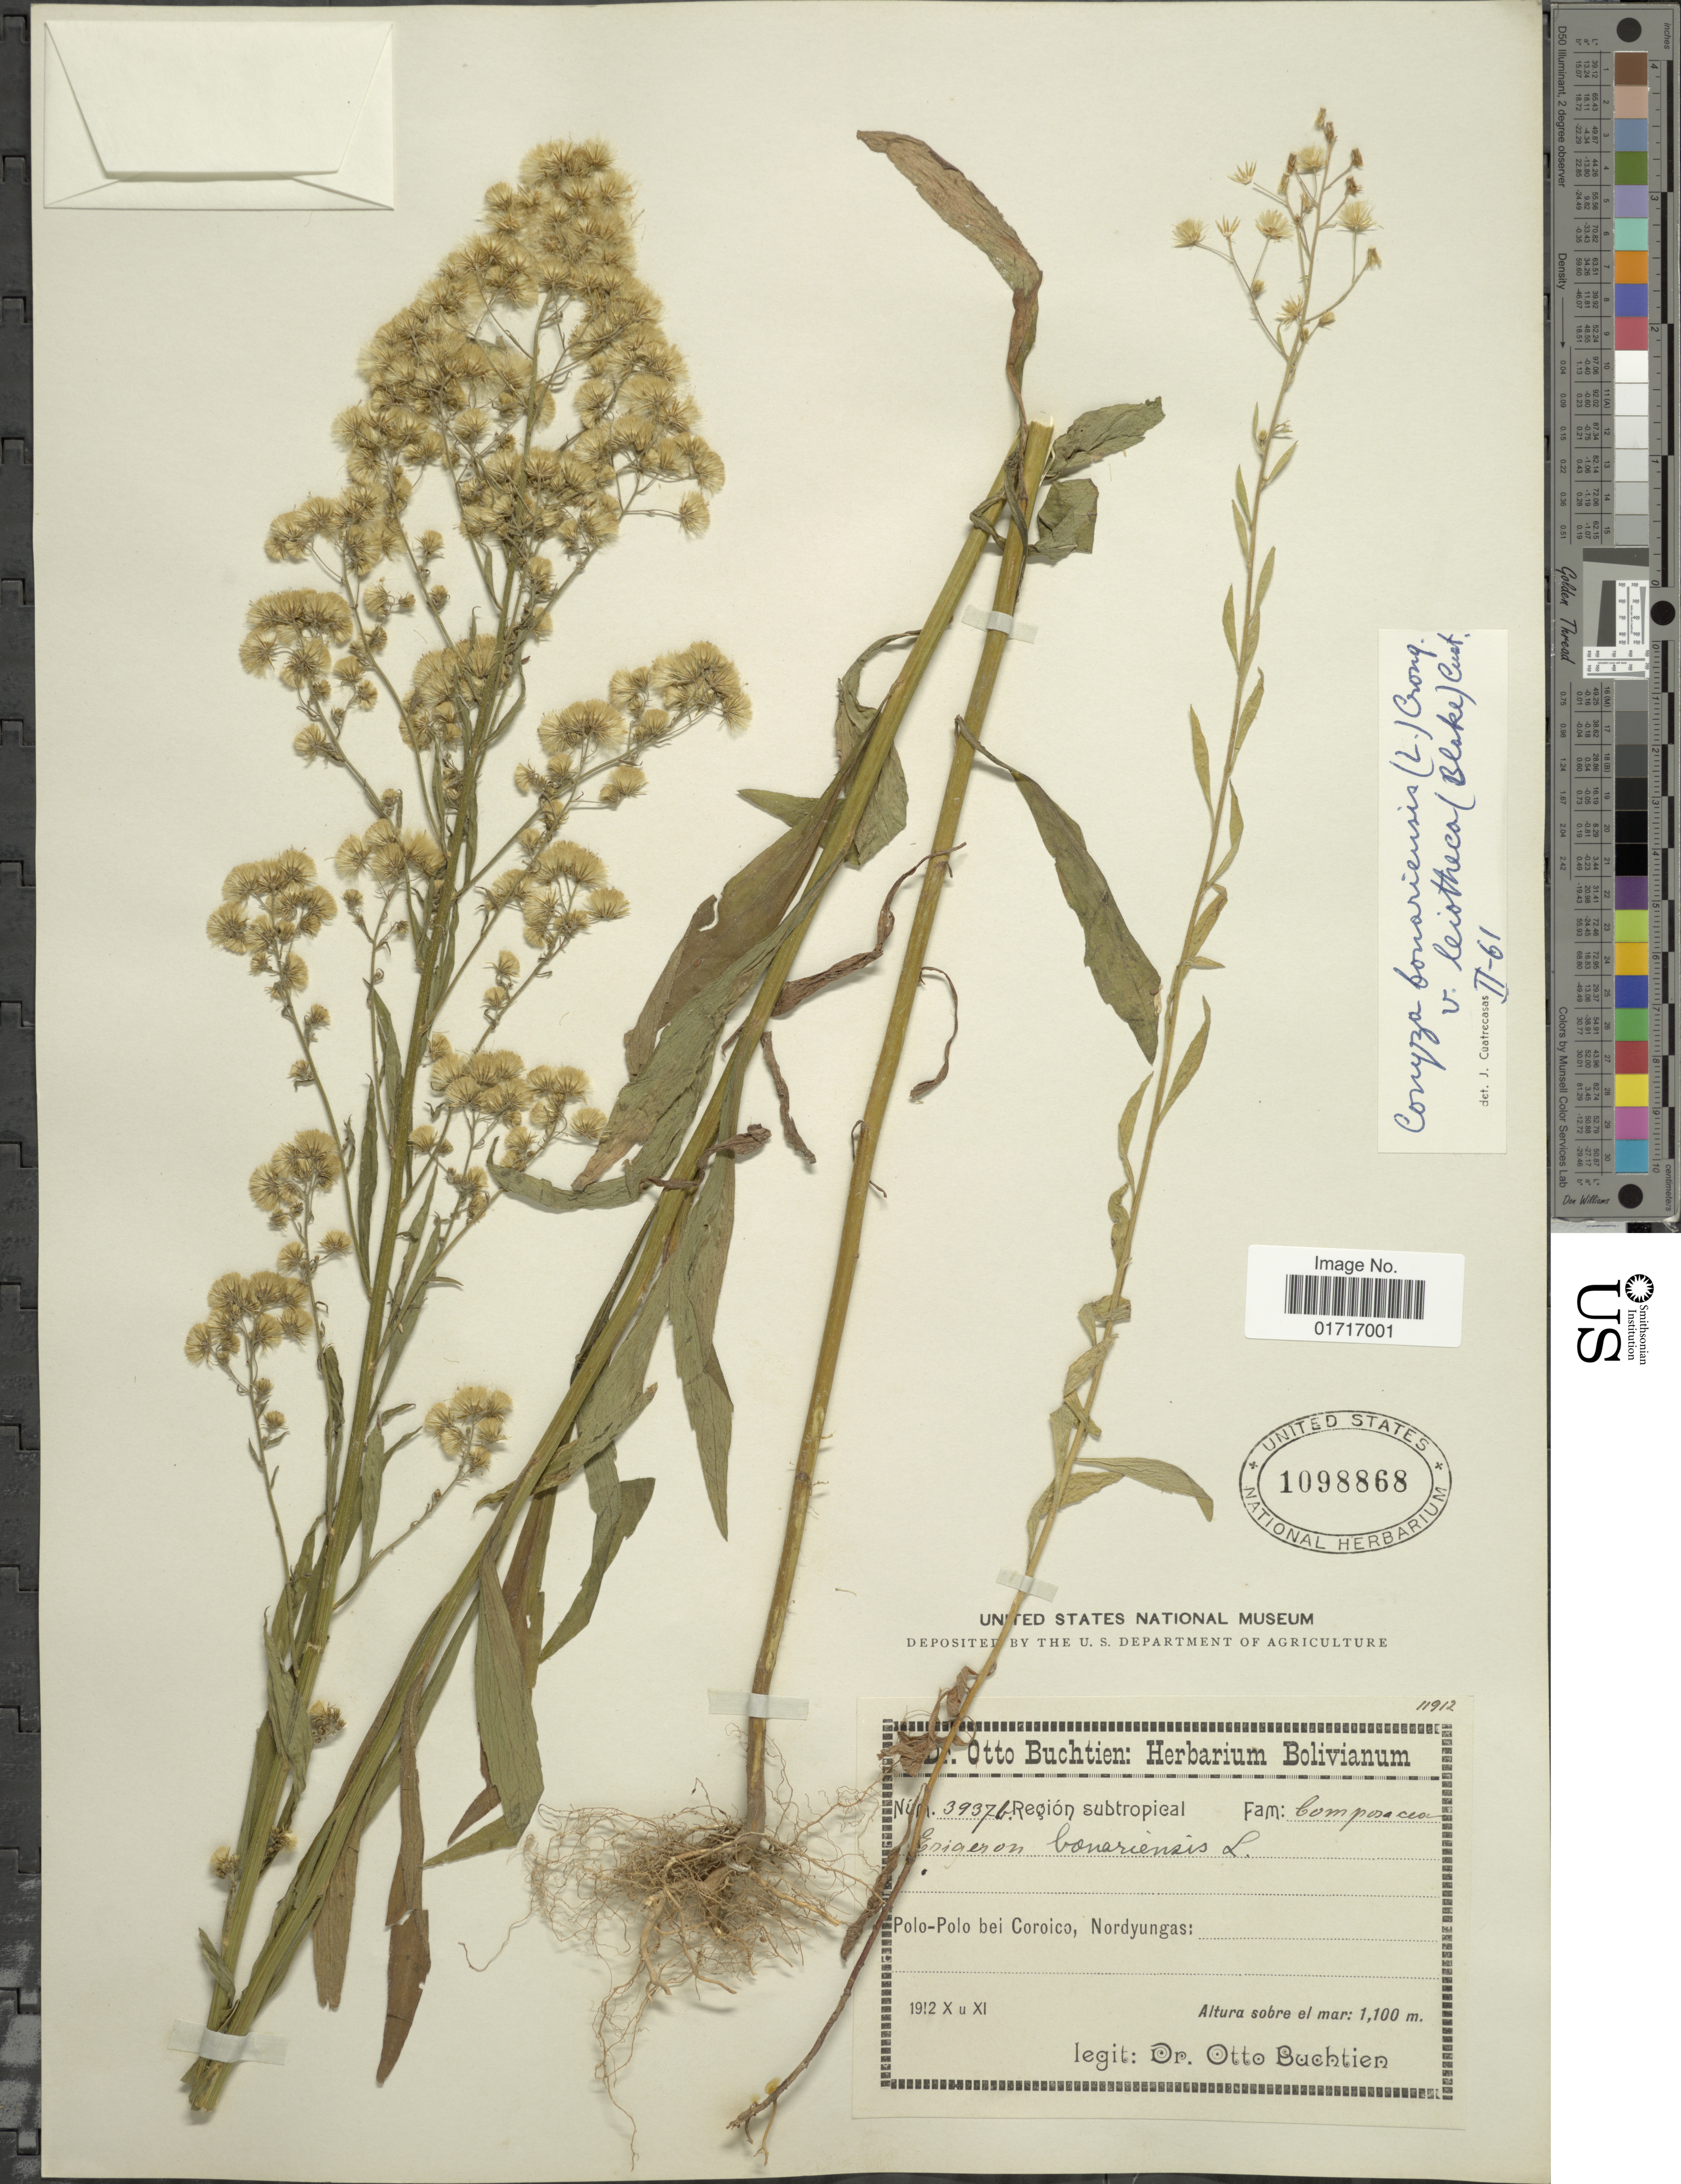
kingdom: Plantae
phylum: Tracheophyta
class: Magnoliopsida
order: Asterales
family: Asteraceae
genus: Conyza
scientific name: Conyza bonariensis var. leiotheca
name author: (S.F. Blake) Cuatrec.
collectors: O. Buchtien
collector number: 3937b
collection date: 1912-10/1912-11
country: Bolivia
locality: Polo-Polo bei Coroico, Nordyungas.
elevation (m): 1100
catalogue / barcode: US 1098868